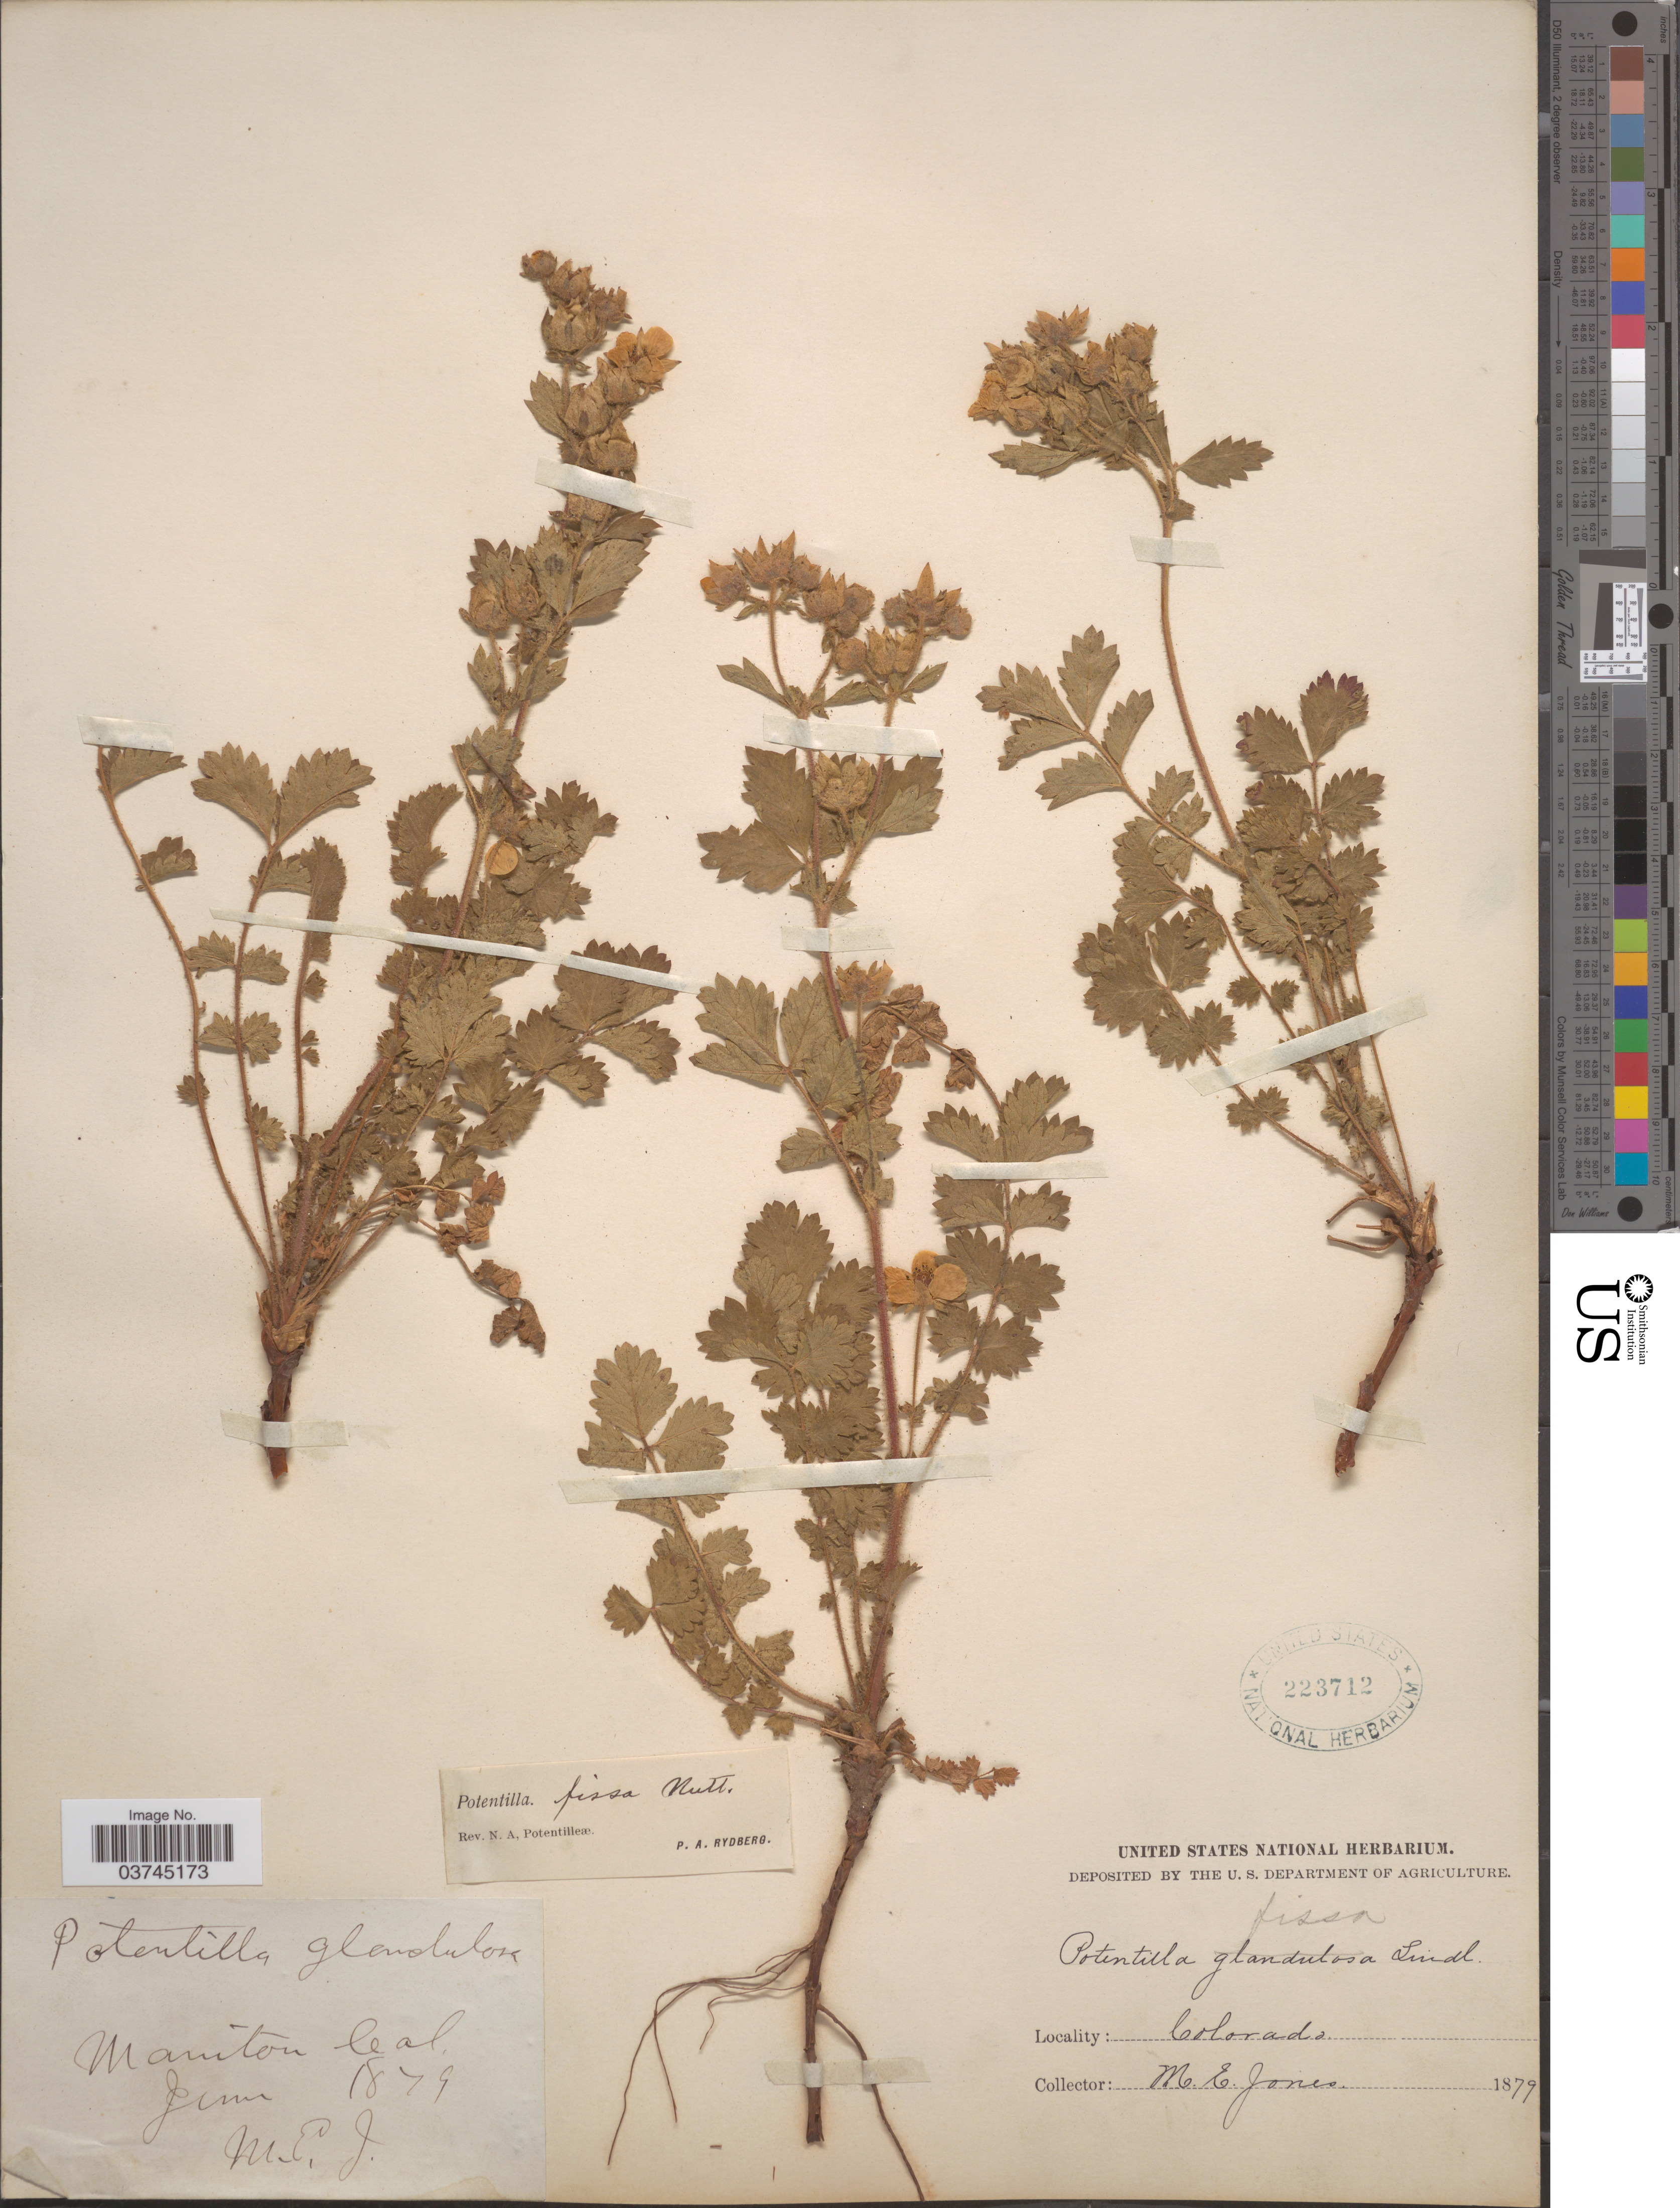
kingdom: Plantae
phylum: Tracheophyta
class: Magnoliopsida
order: Rosales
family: Rosaceae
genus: Drymocallis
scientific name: Drymocallis fissa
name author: (Nutt.) Rydb.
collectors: M. E. Jones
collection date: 1879-06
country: United States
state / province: Colorado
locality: Manitou.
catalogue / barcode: US 223712